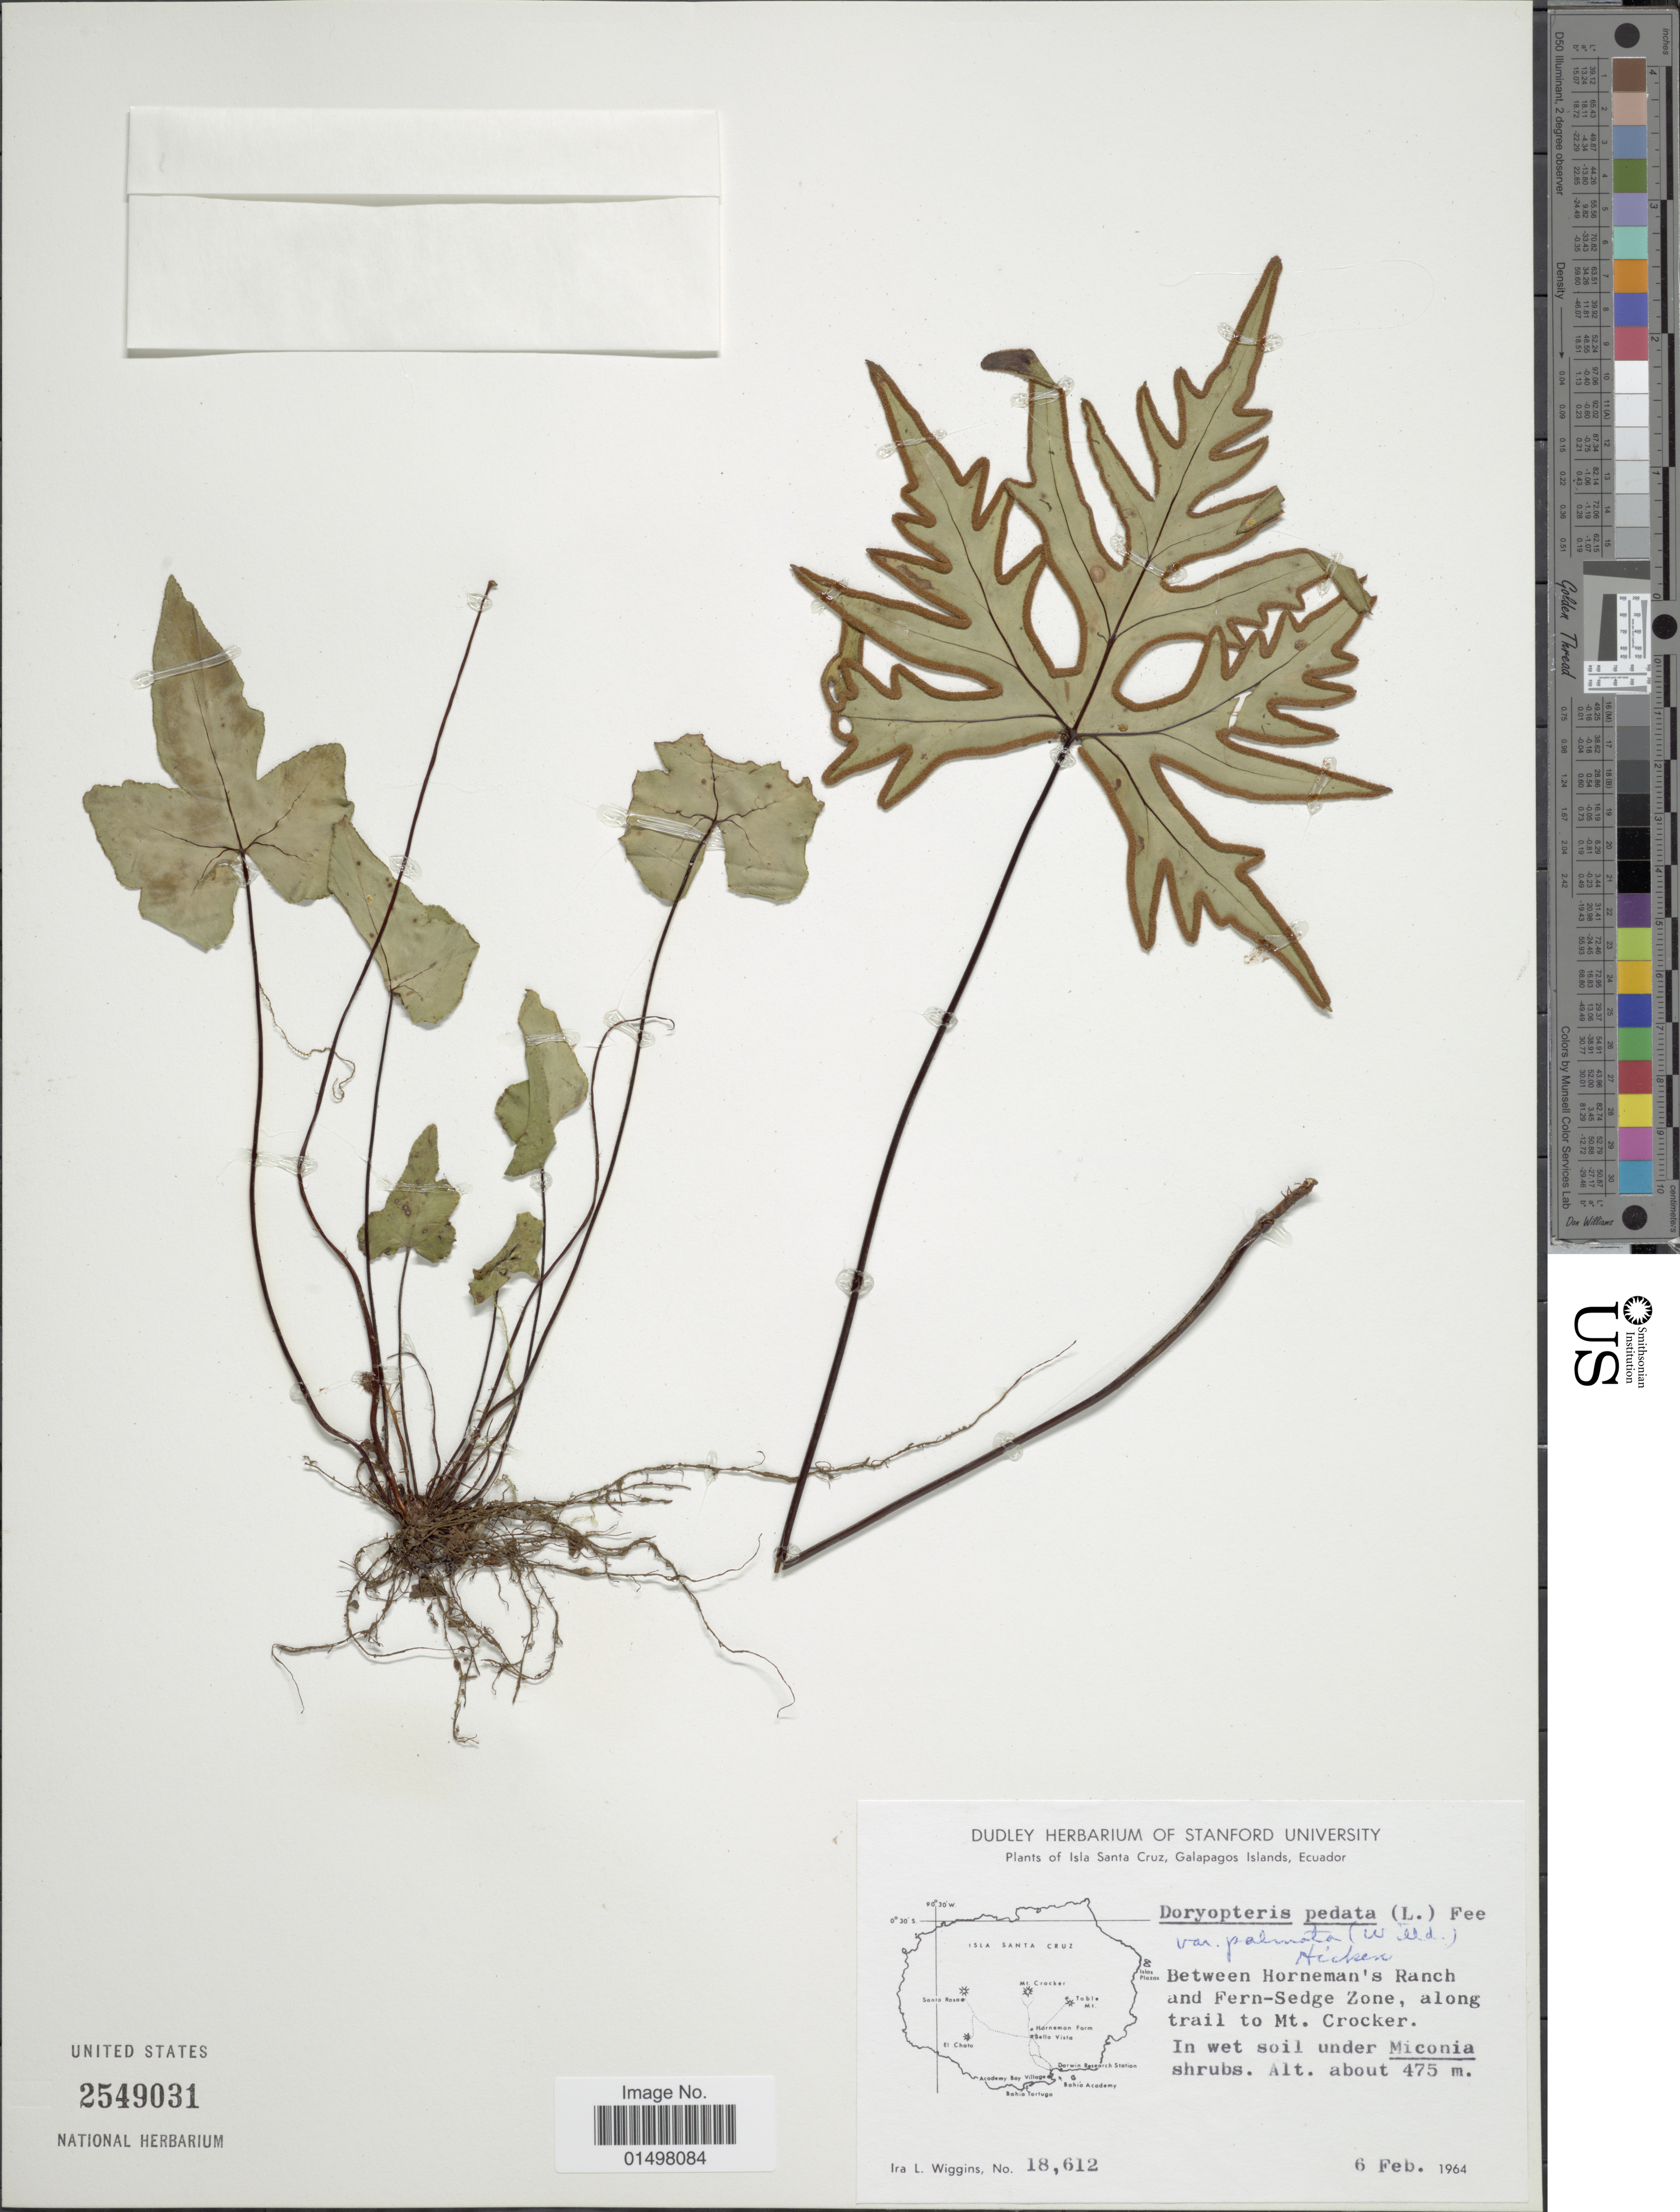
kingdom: Plantae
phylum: Tracheophyta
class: Polypodiopsida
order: Polypodiales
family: Pteridaceae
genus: Doryopteris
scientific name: Doryopteris pedata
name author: (L.) Fée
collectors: I. L. Wiggins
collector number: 18612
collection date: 1964-02-06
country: Ecuador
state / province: Colón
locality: Isla Santa Cruz, Galapagos Islands. Between Horneman's Ranch and Fern-Sedge Zone, along trail to Mt. Crocker.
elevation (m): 475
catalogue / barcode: US 2549031